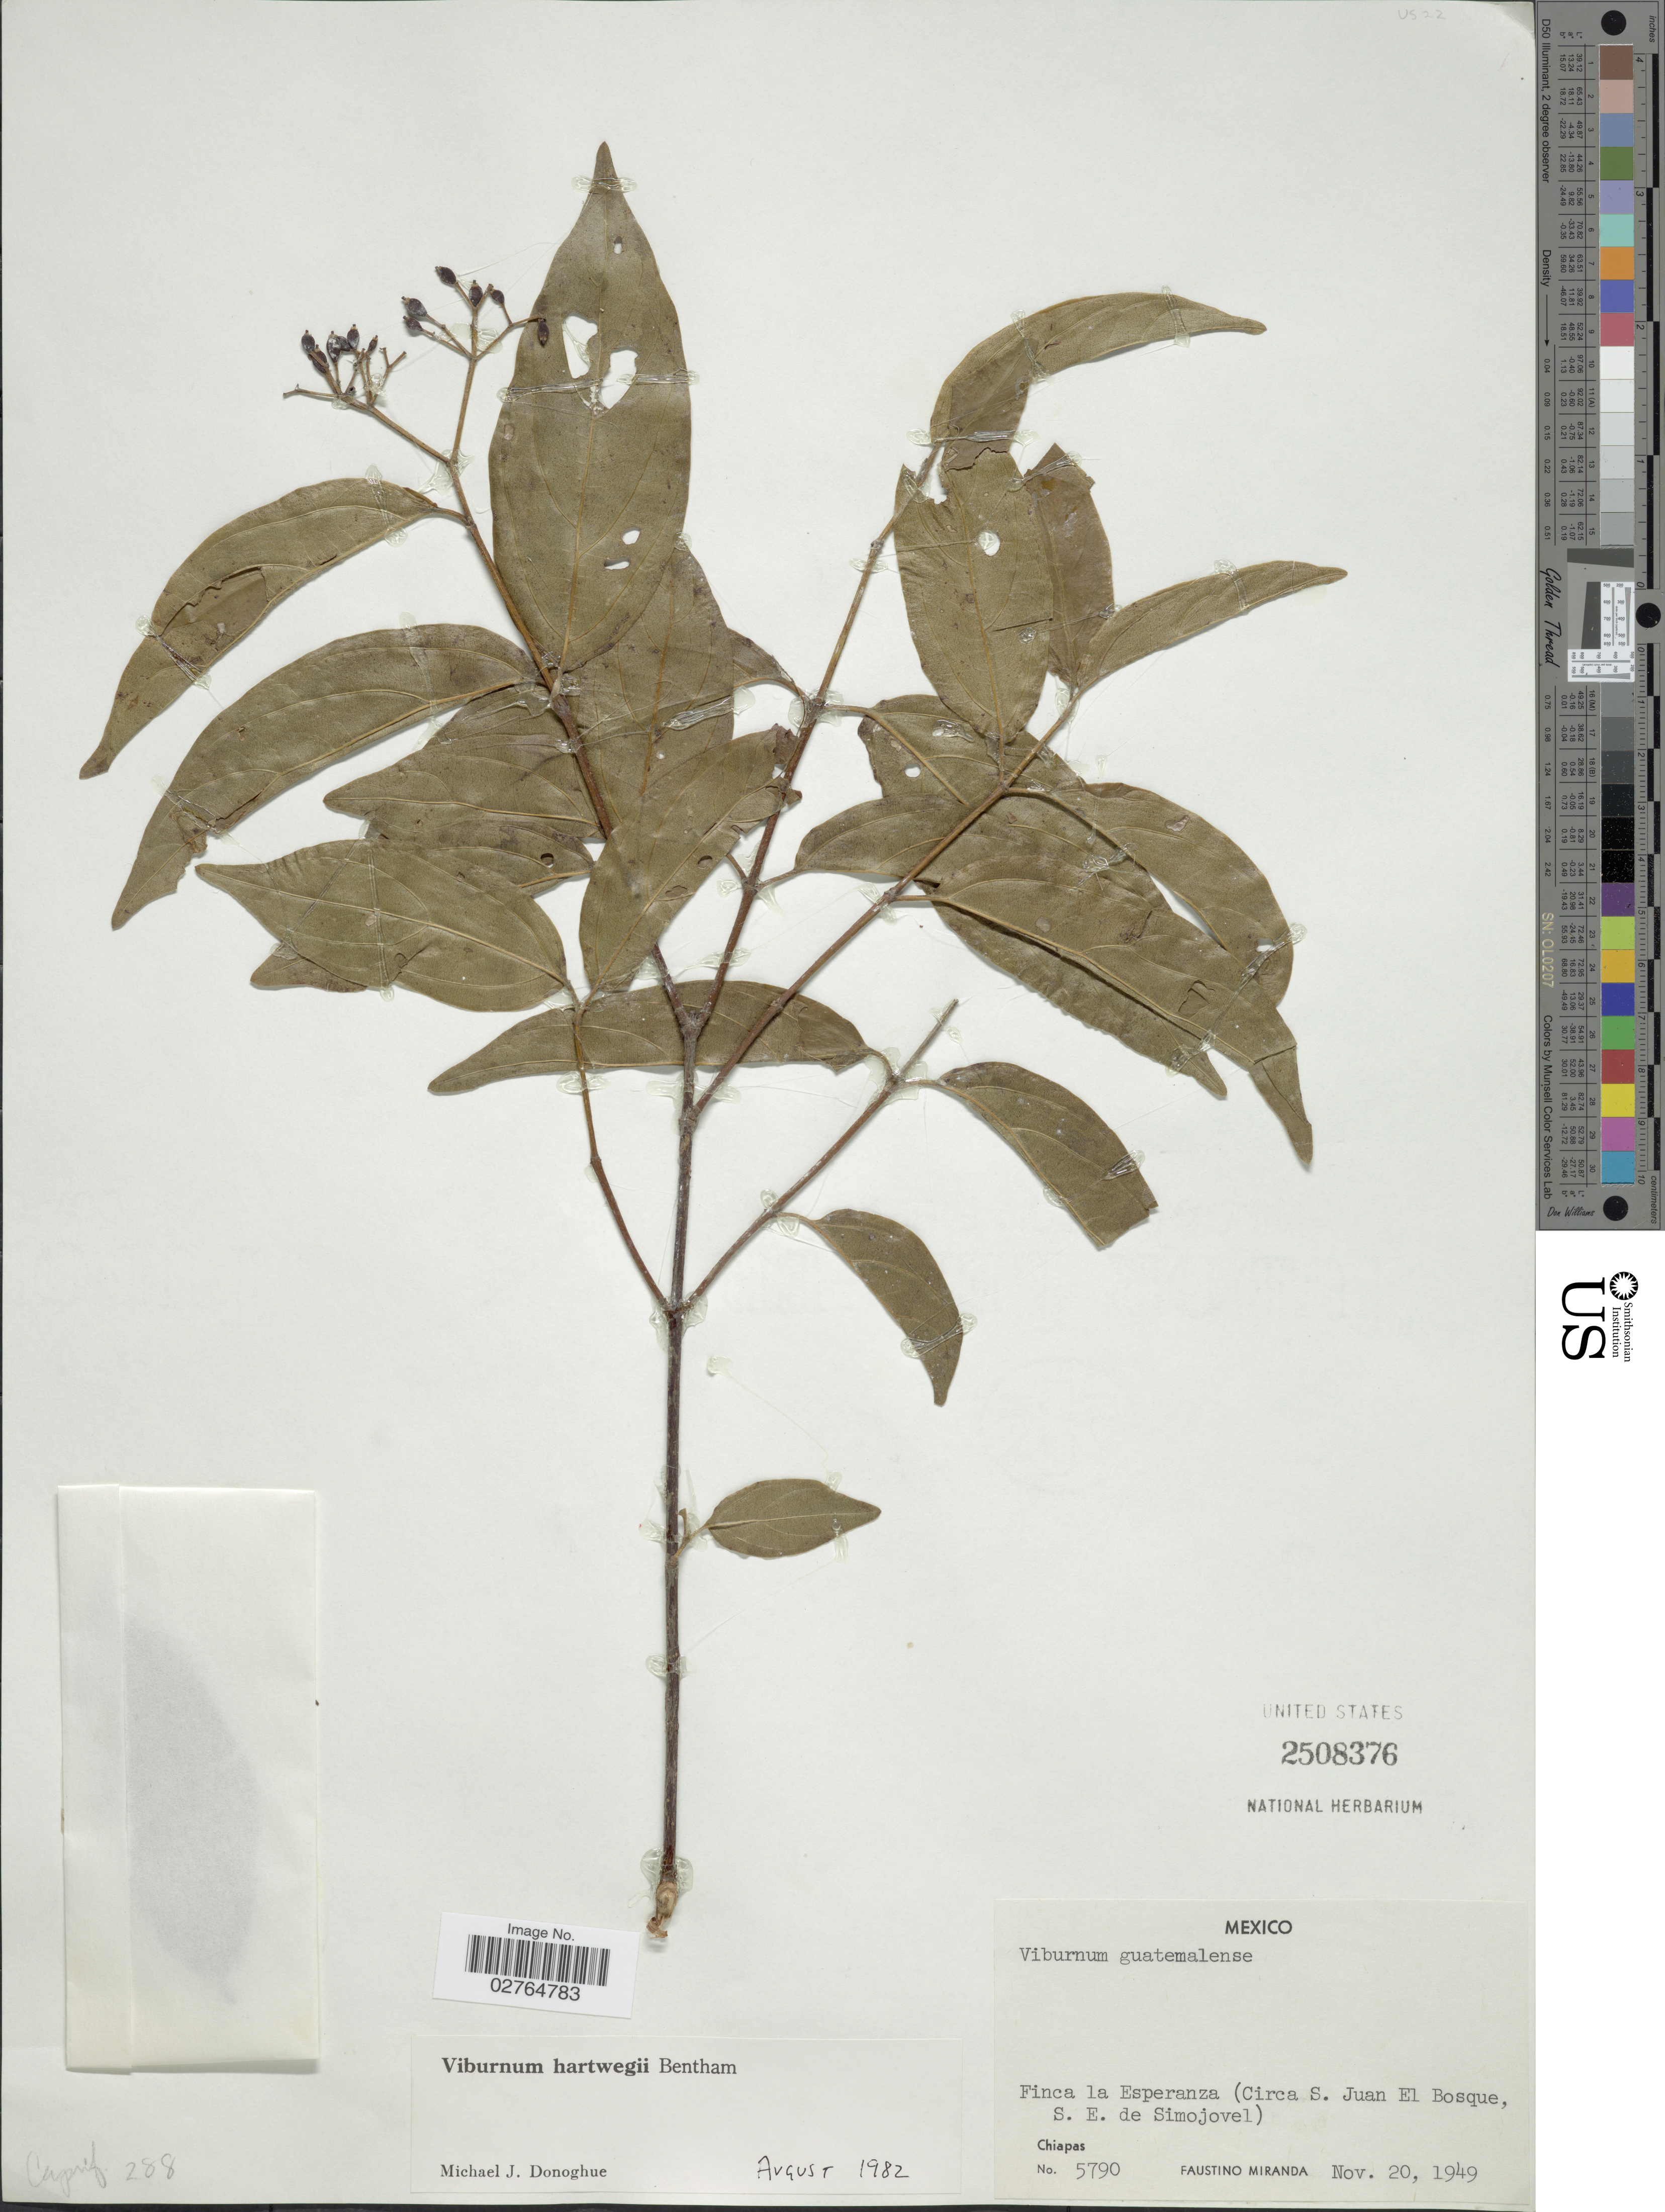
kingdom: Plantae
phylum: Tracheophyta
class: Magnoliopsida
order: Dipsacales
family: Viburnaceae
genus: Viburnum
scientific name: Viburnum hartwegii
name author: Benth.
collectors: F. Miranda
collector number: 5790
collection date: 1949-11-20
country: Mexico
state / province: Chiapas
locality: Finca la Esperanza (Circa S. Juan El Bosque, S.E. de Simojovel).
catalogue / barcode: US 2508376